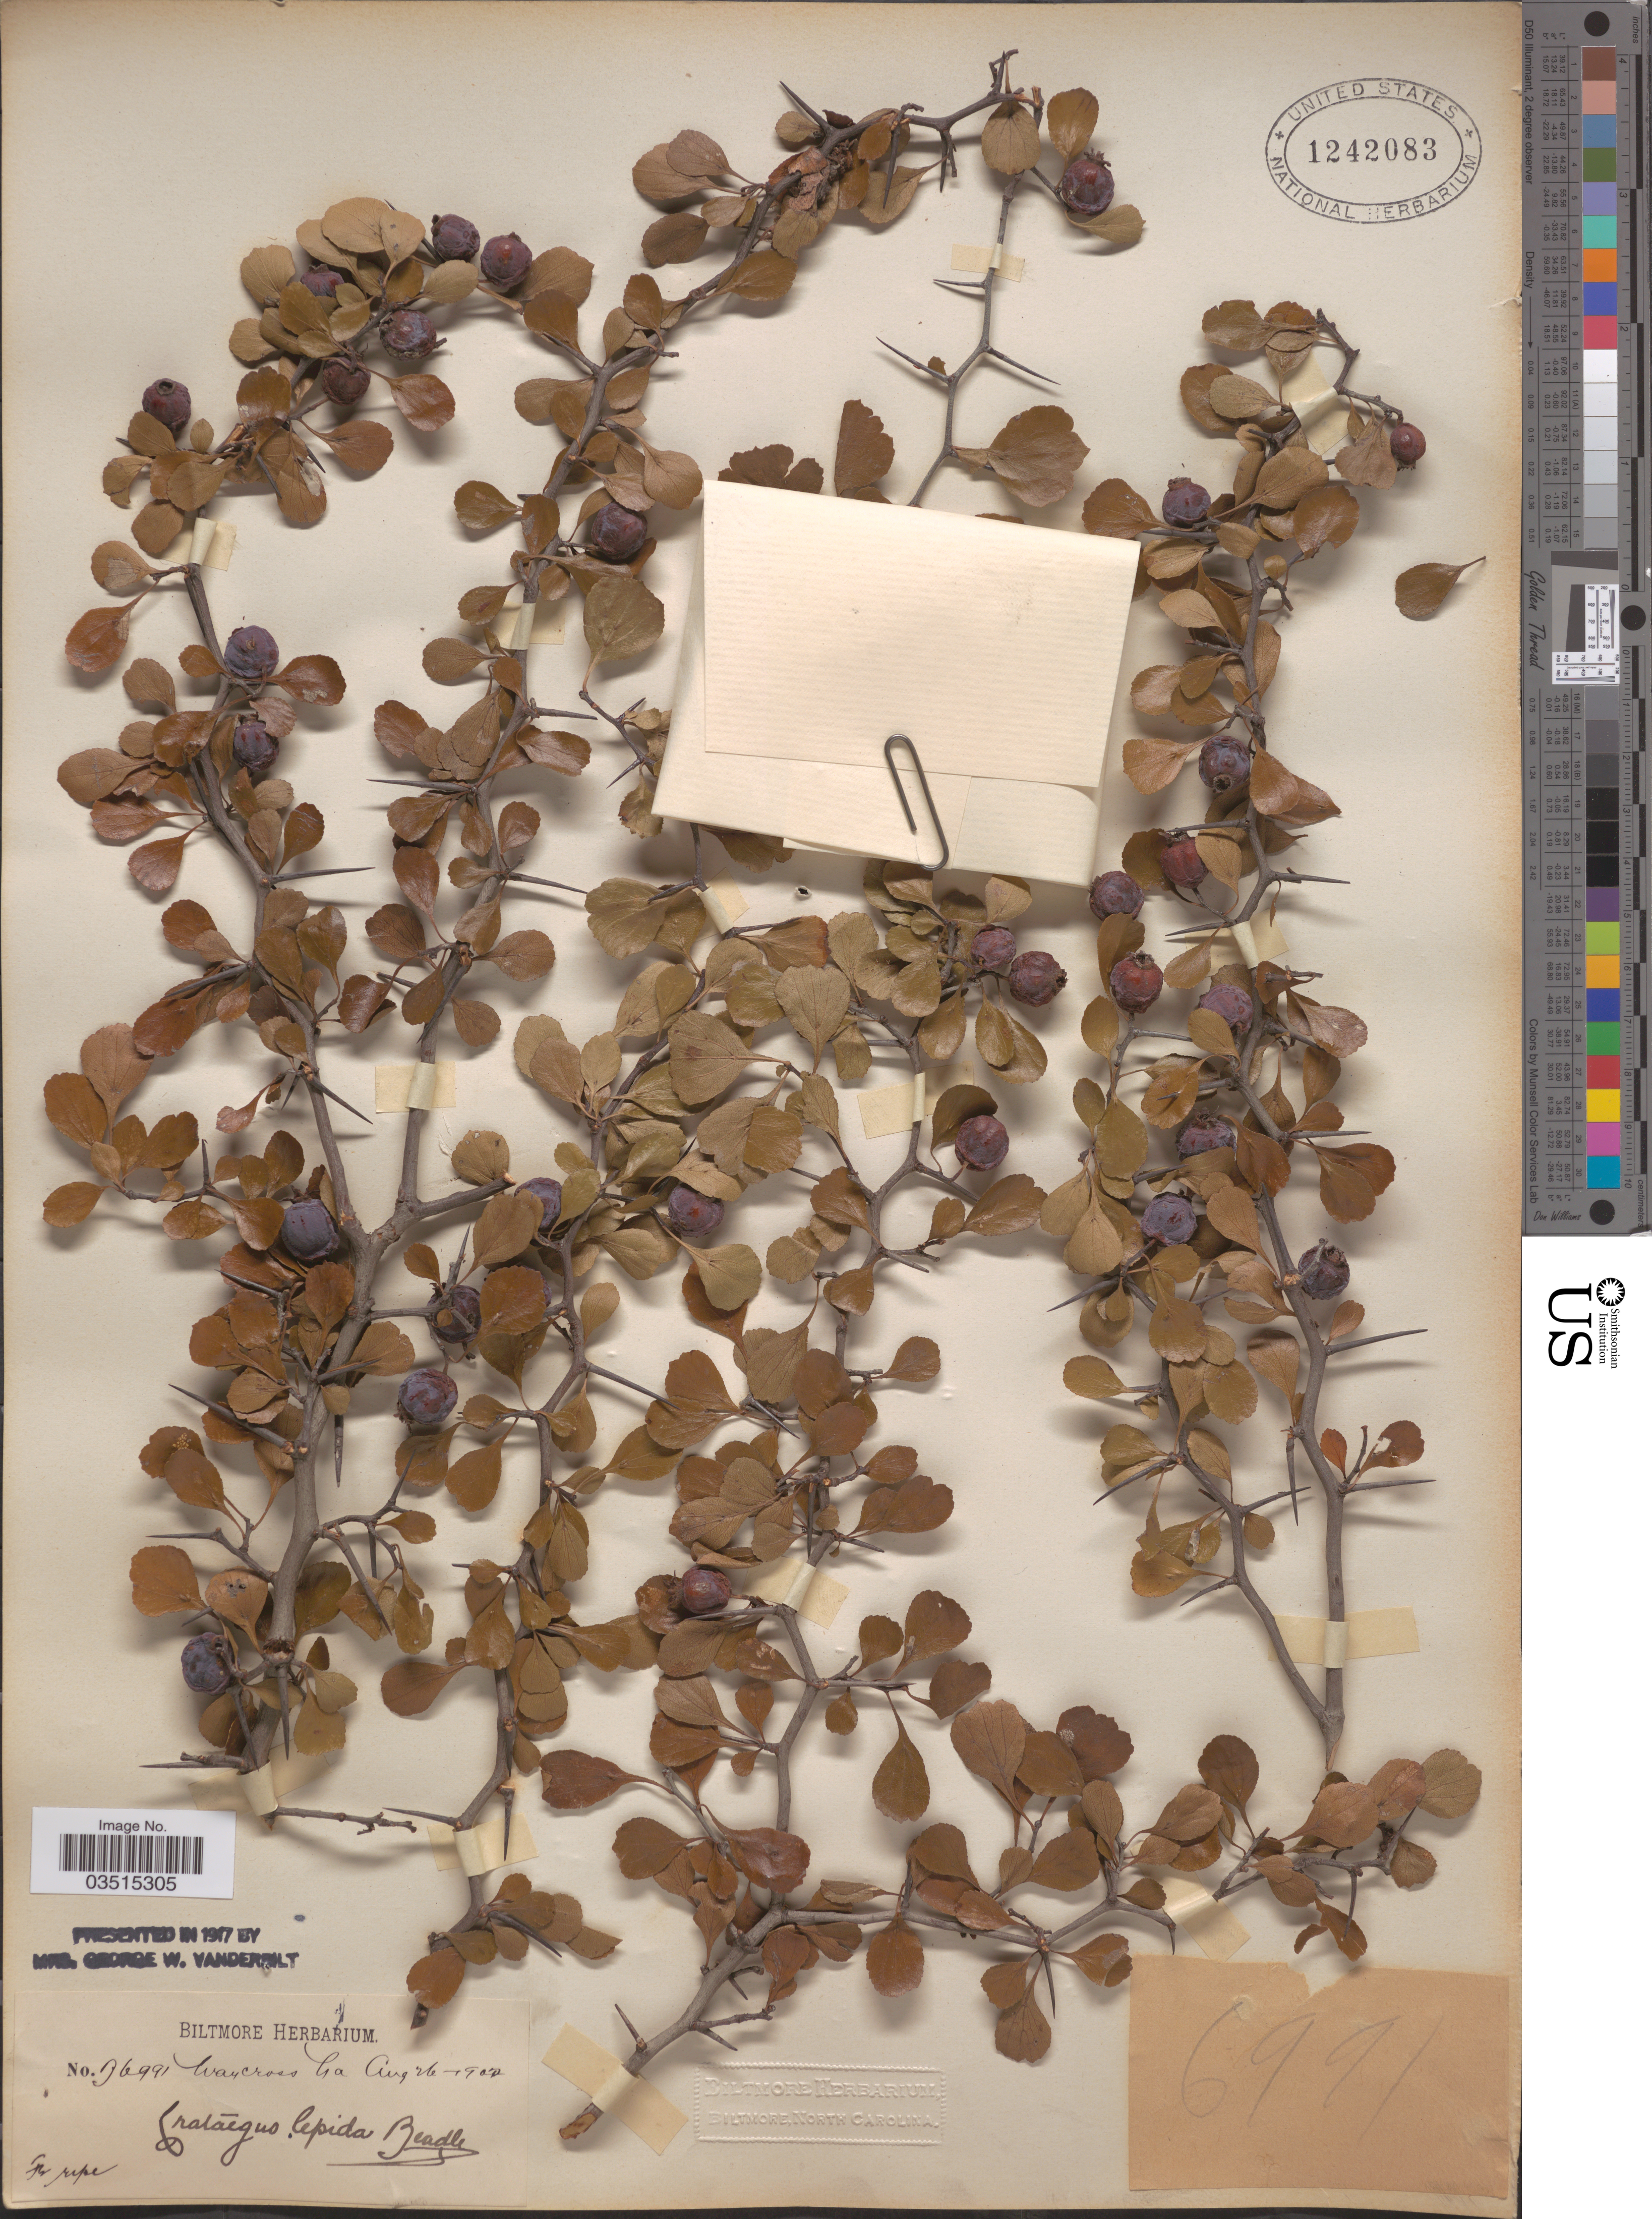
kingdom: Plantae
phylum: Tracheophyta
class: Magnoliopsida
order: Rosales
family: Rosaceae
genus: Crataegus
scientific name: Crataegus lepida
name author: Beadle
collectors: ex herb. Biltmore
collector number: B6991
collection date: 1902-08-26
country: United States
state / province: Georgia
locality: Waycross.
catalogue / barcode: US 1242083